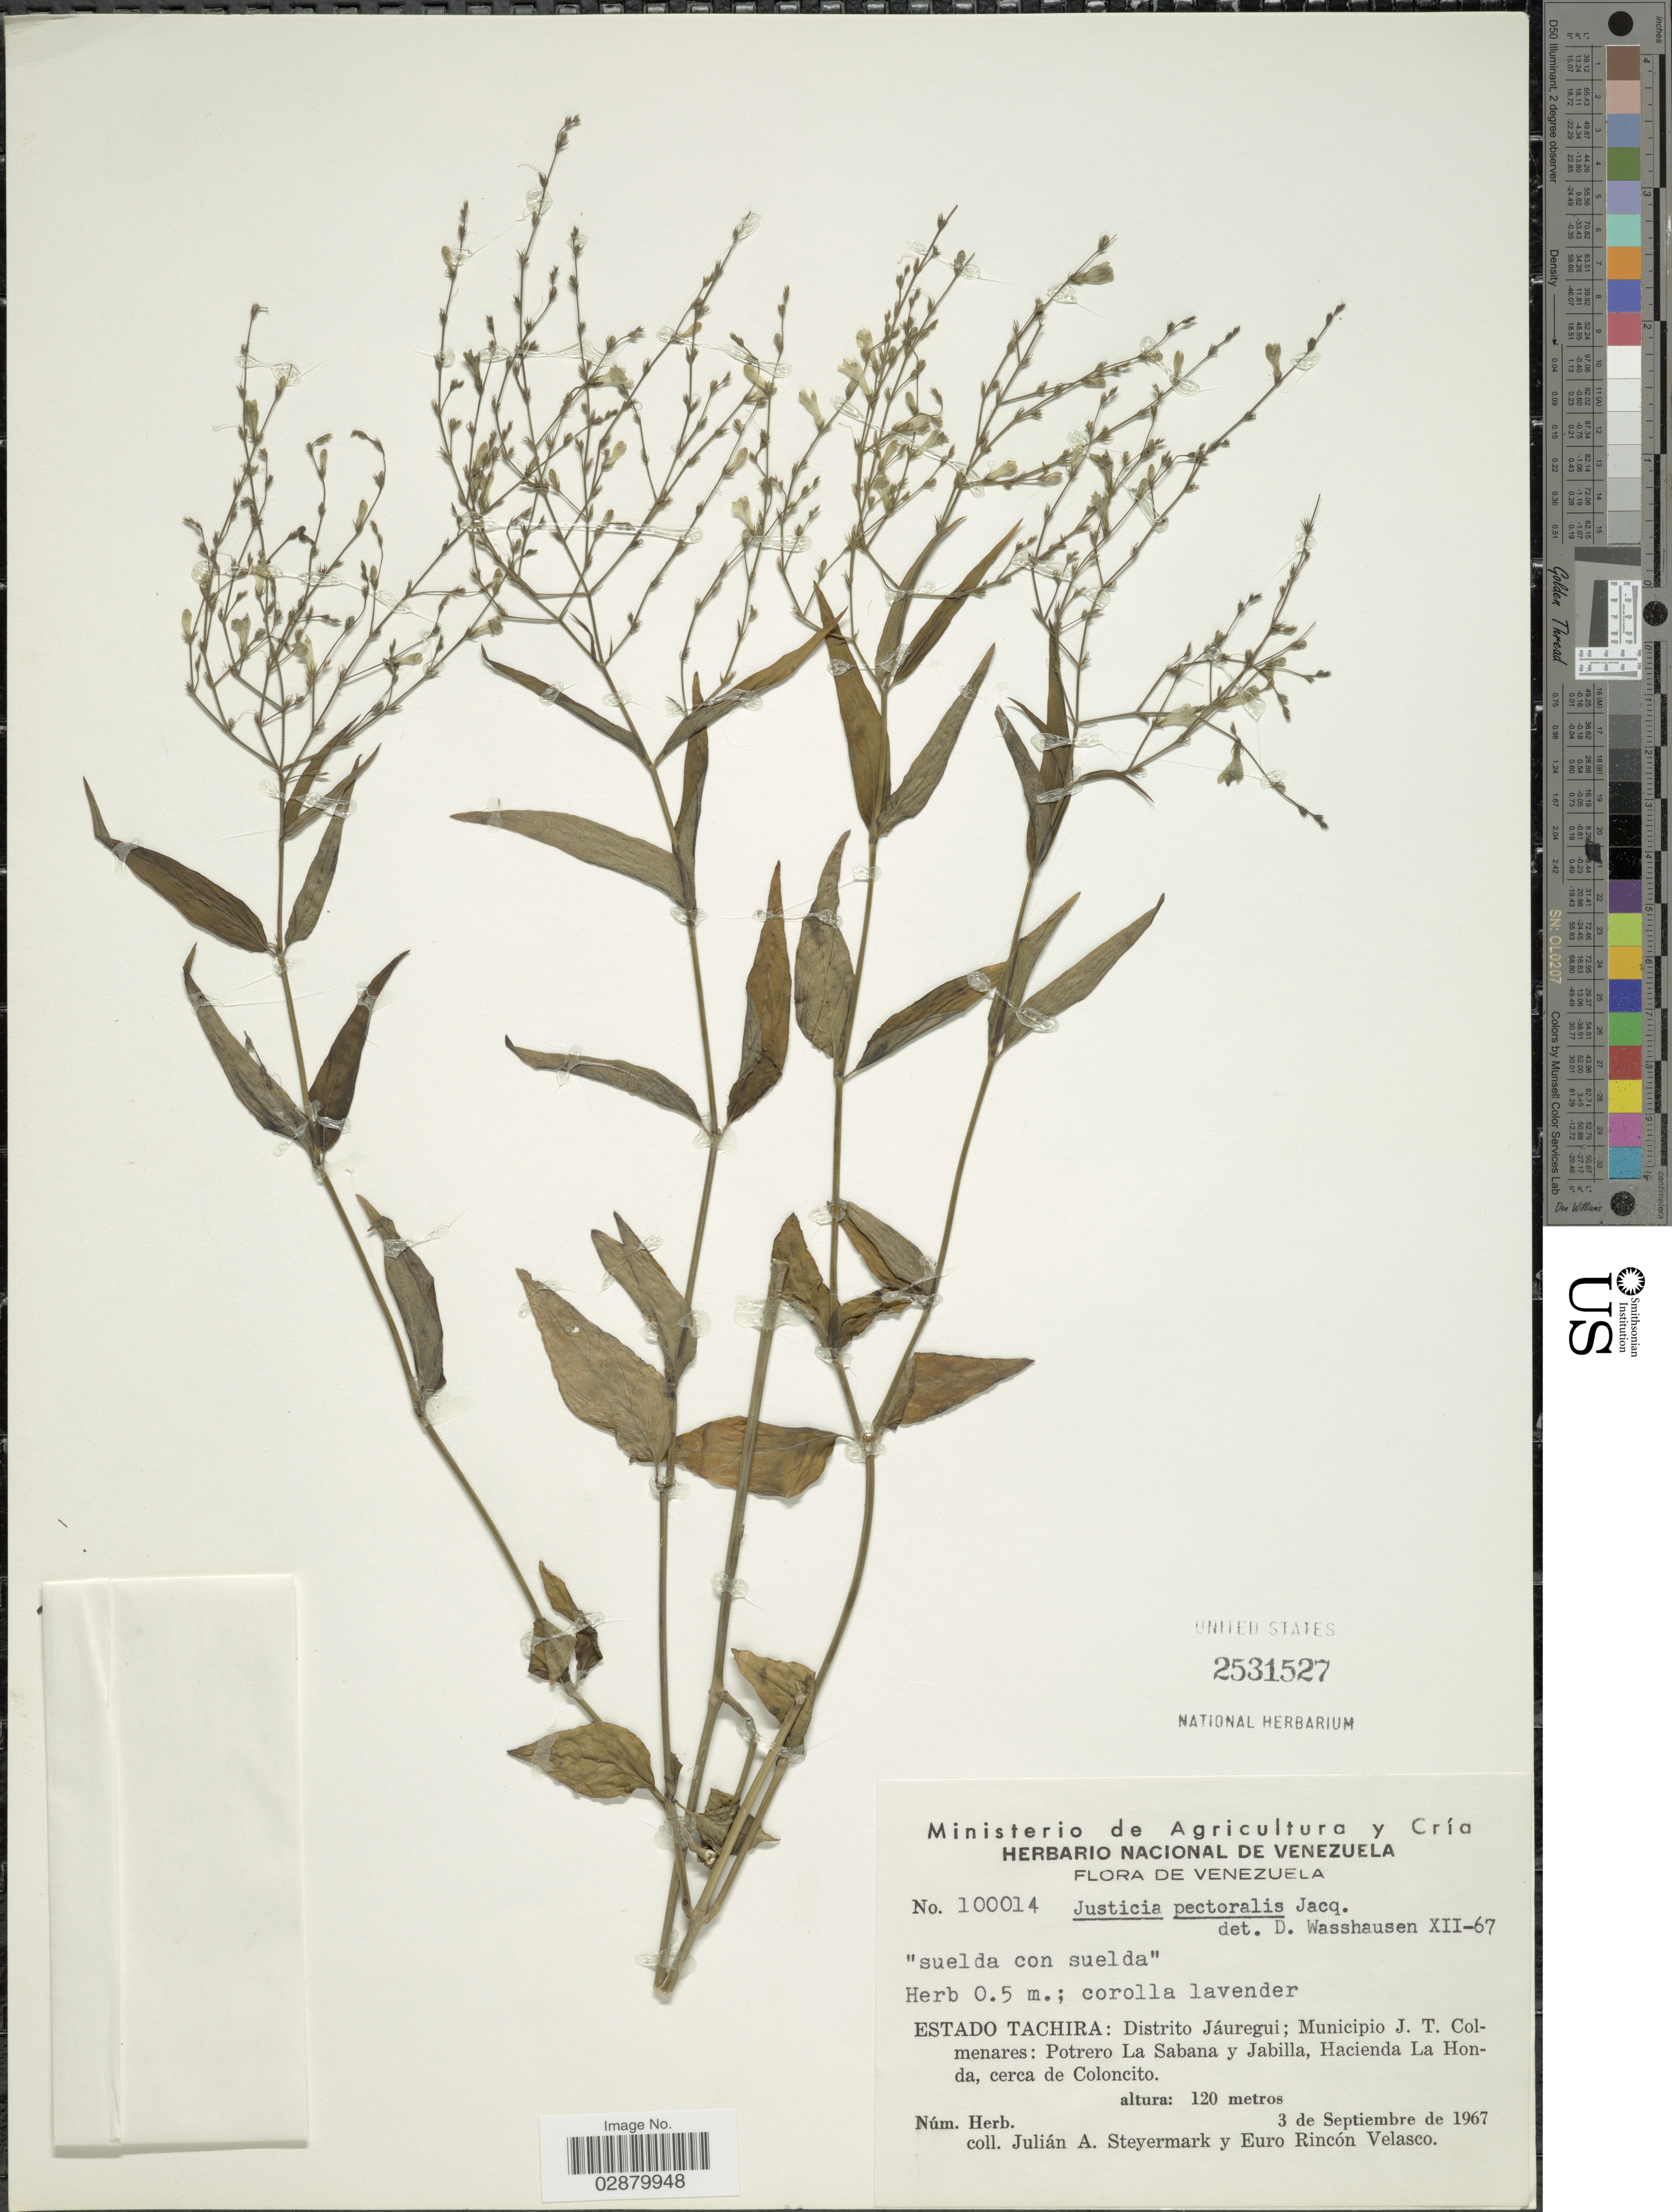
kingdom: Plantae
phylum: Tracheophyta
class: Magnoliopsida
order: Lamiales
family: Acanthaceae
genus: Justicia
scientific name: Justicia pectoralis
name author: Jacq.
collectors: J. Steyermark & E. Velasco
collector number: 100014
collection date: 1967-09-03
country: Venezuela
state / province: Tachira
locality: Distrito de Jáuregui: Municipio J.T. Colmenares: Potrero La Sabana y Jabilla, Hacienda La Honda, cerca de Coloncito.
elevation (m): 120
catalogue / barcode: US 2531527